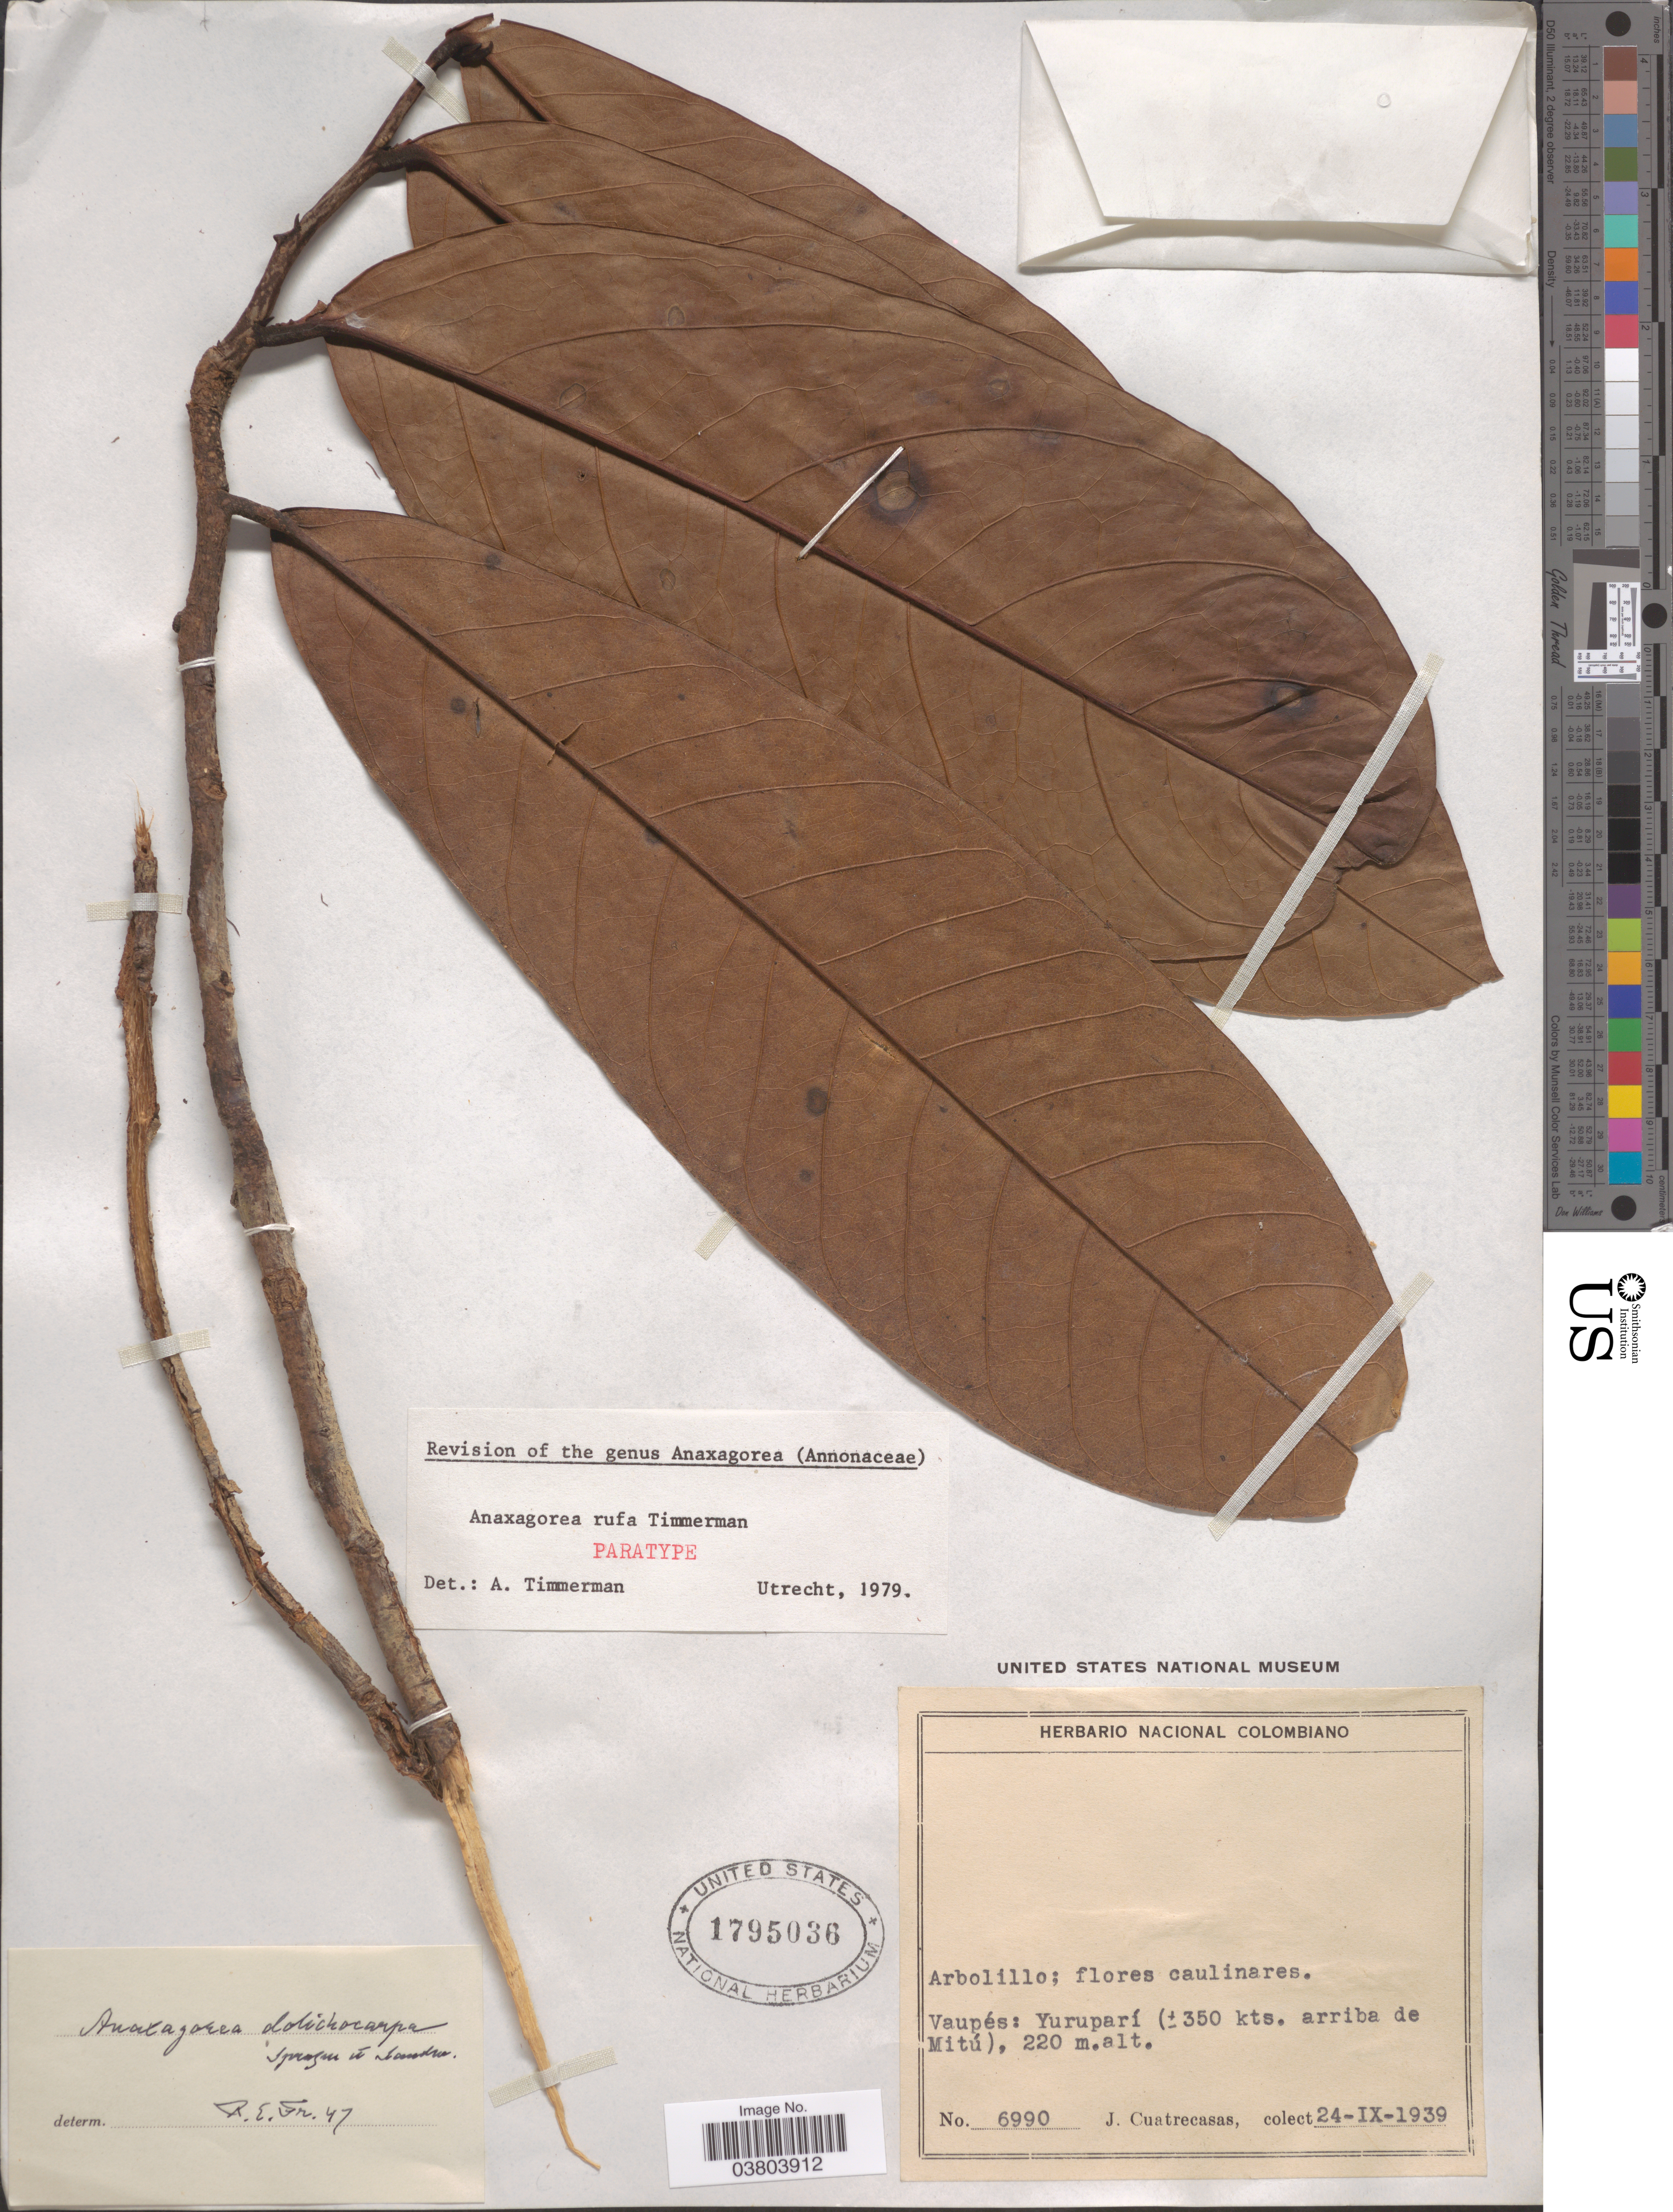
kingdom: Plantae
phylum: Tracheophyta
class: Magnoliopsida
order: Magnoliales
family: Annonaceae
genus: Anaxagorea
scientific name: Anaxagorea rufa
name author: Timmerman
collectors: J. Cuatrecasas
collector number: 6990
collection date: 1939-09-24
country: Colombia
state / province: Vaupés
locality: Yuruparí (± 350 kts. arriba de Mitú).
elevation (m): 220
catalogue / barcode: US 1795036